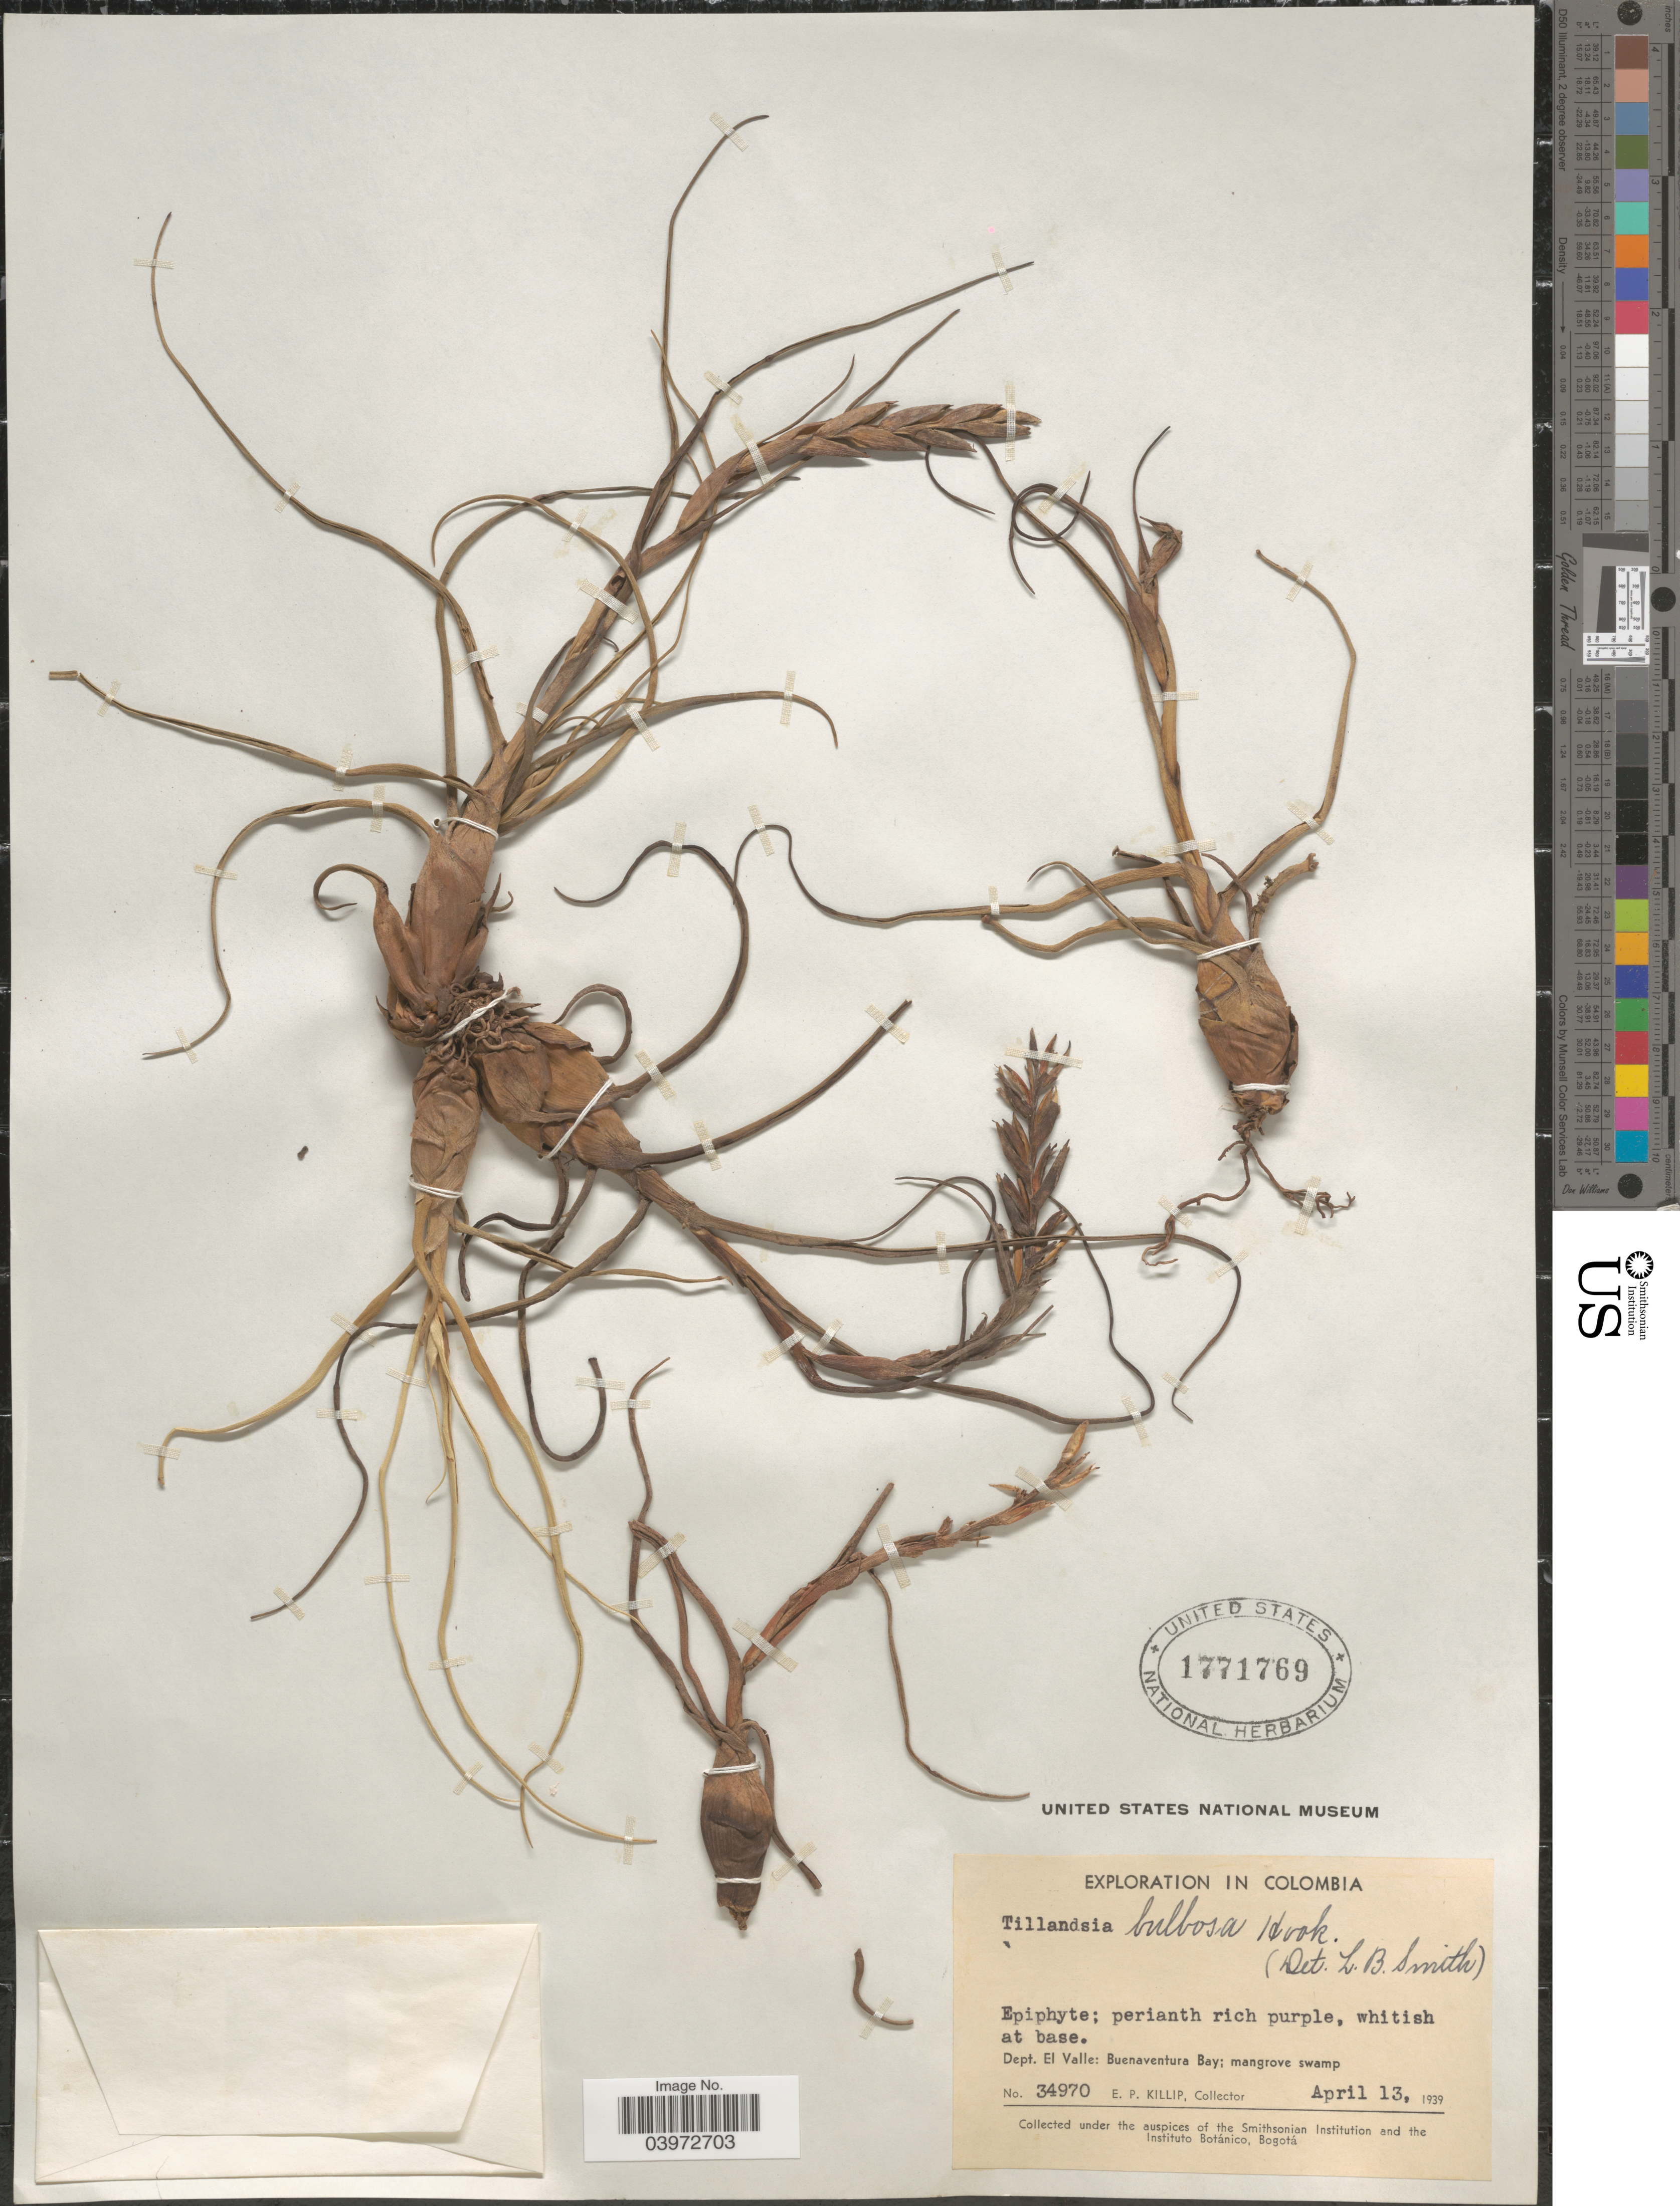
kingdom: Plantae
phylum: Tracheophyta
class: Liliopsida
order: Poales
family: Bromeliaceae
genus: Tillandsia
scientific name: Tillandsia bulbosa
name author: Hook.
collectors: E. P. Killip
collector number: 34970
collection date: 1939-04-13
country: Colombia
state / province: Valle del Cauca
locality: Dept. El Valle: Buenaventura Bay.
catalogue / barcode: US 1771769